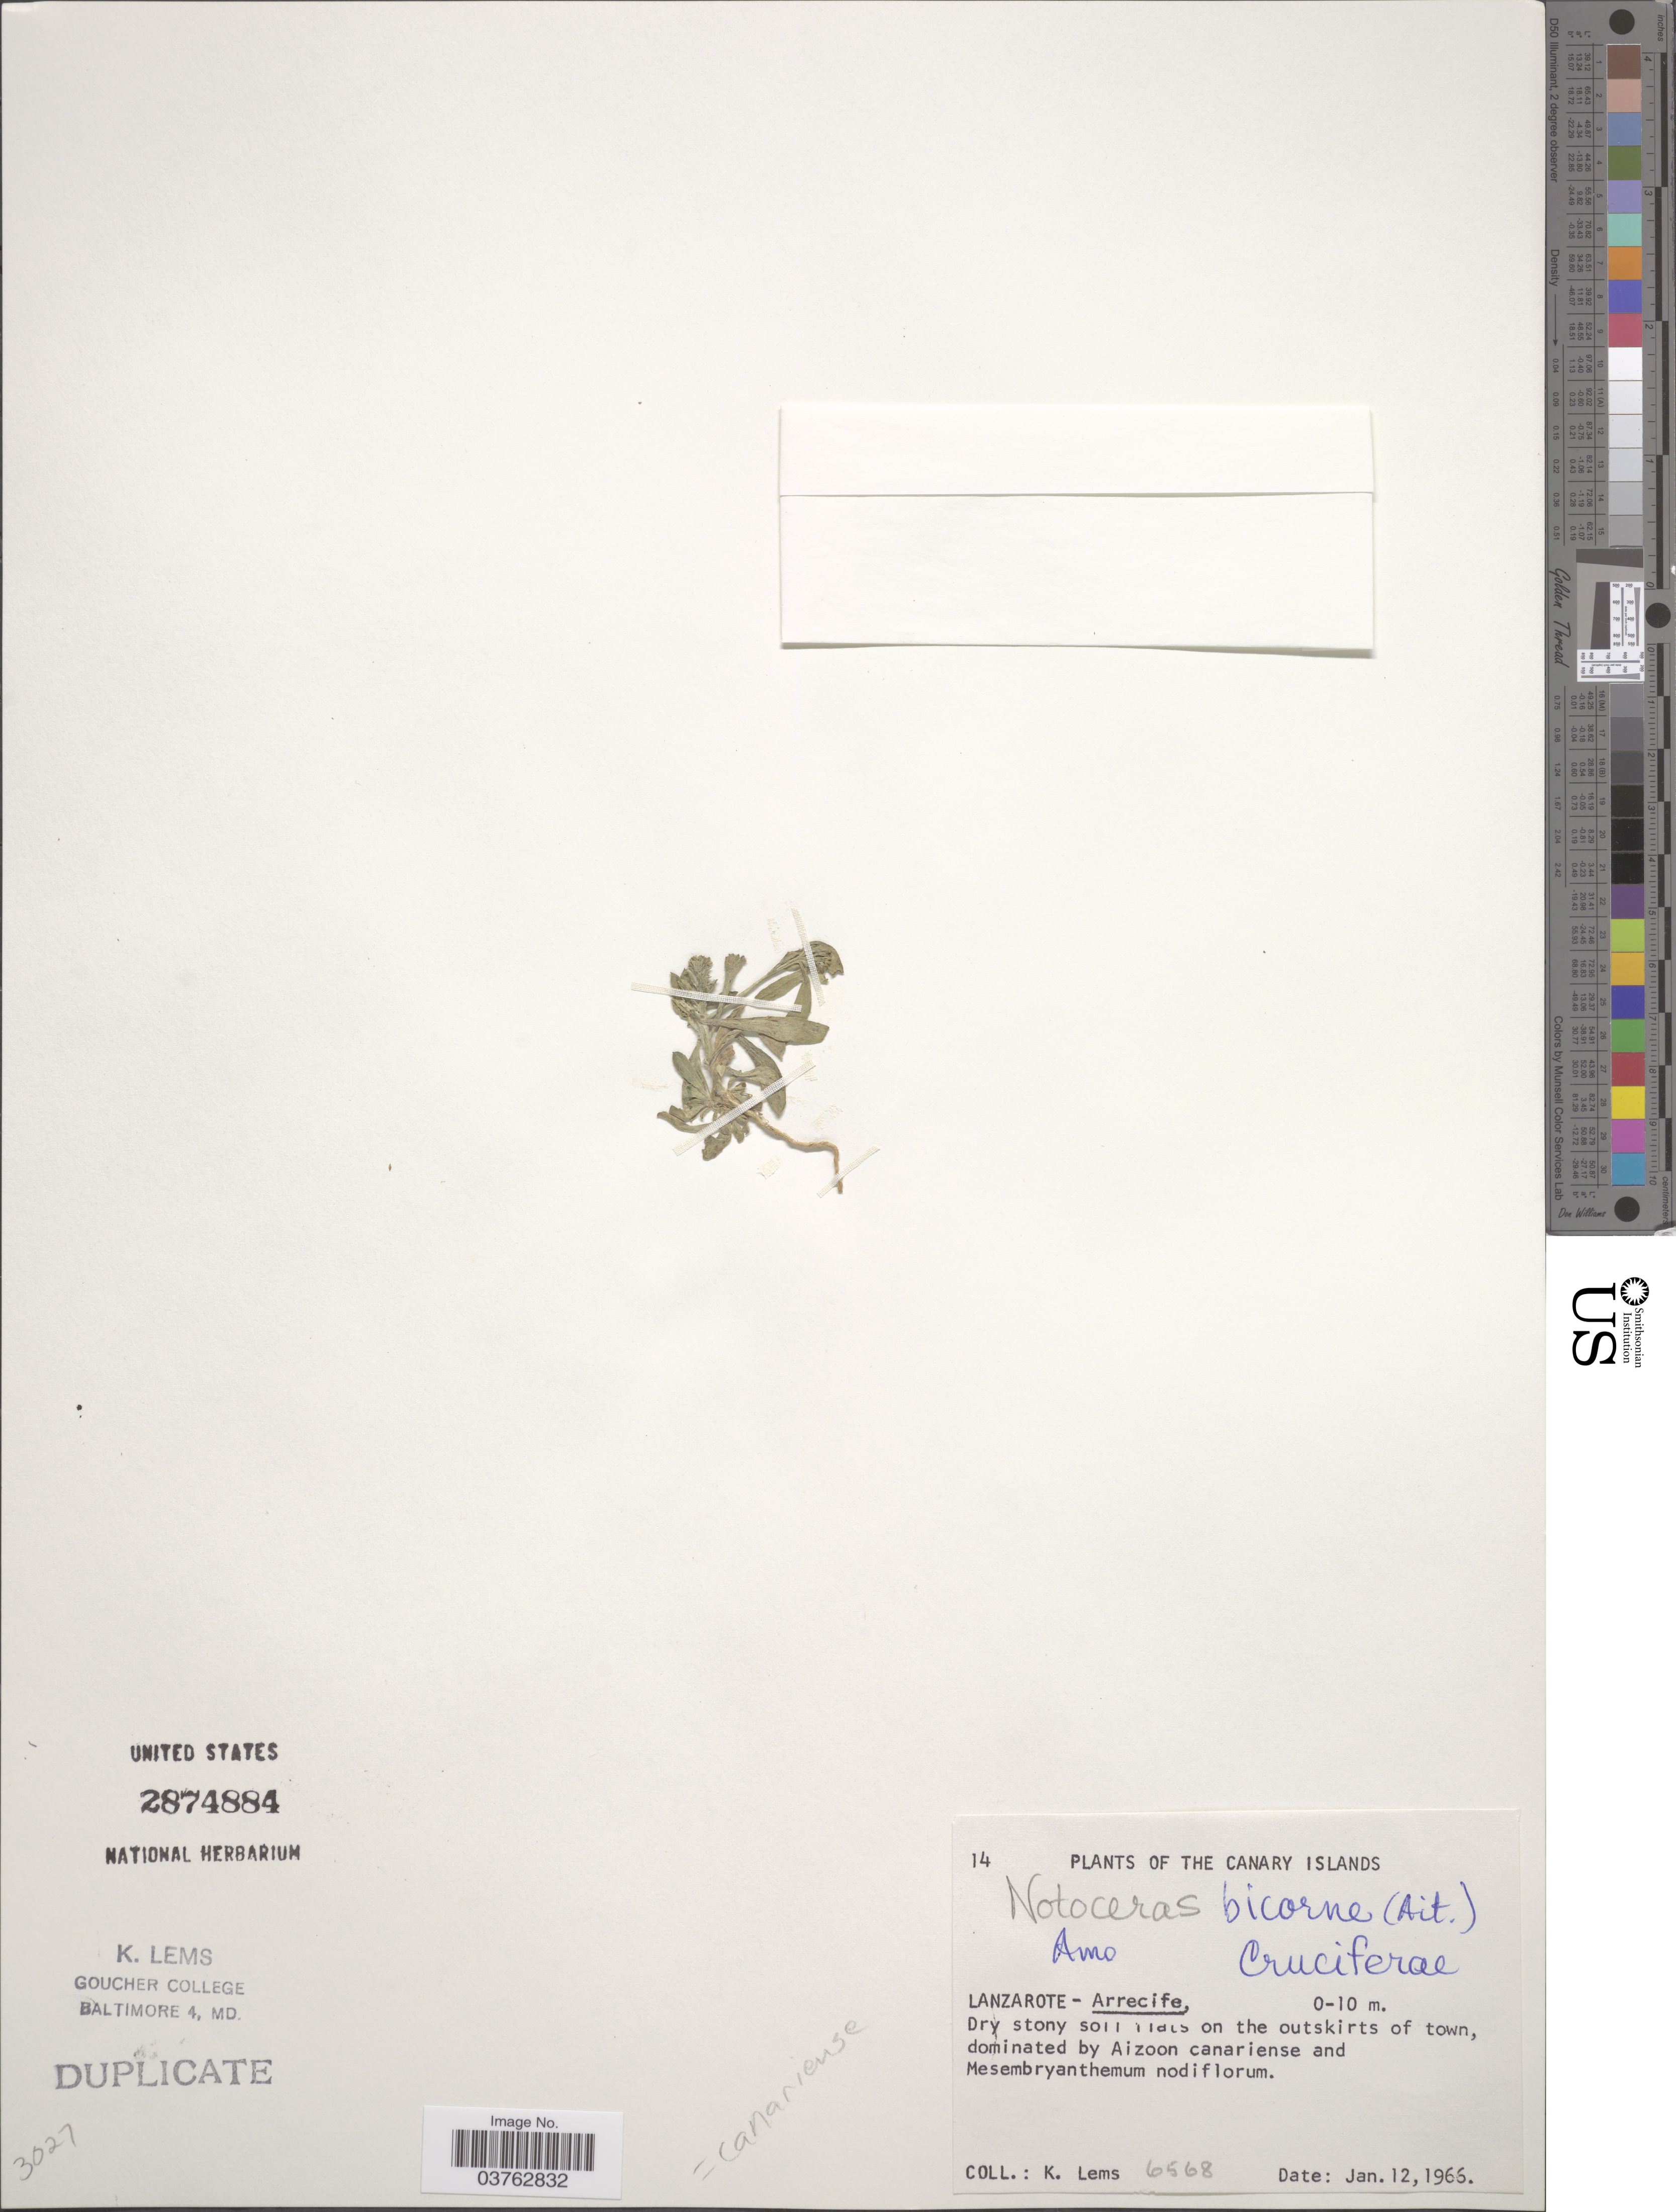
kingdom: Plantae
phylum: Tracheophyta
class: Magnoliopsida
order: Brassicales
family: Brassicaceae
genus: Notoceras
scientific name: Notoceras canariense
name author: W.T. Aiton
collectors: K. Lems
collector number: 6568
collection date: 1966-01-12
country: Spain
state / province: Canarias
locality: The Canary Islands. Lanzarote - Arrecife.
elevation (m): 0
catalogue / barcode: US 2874884